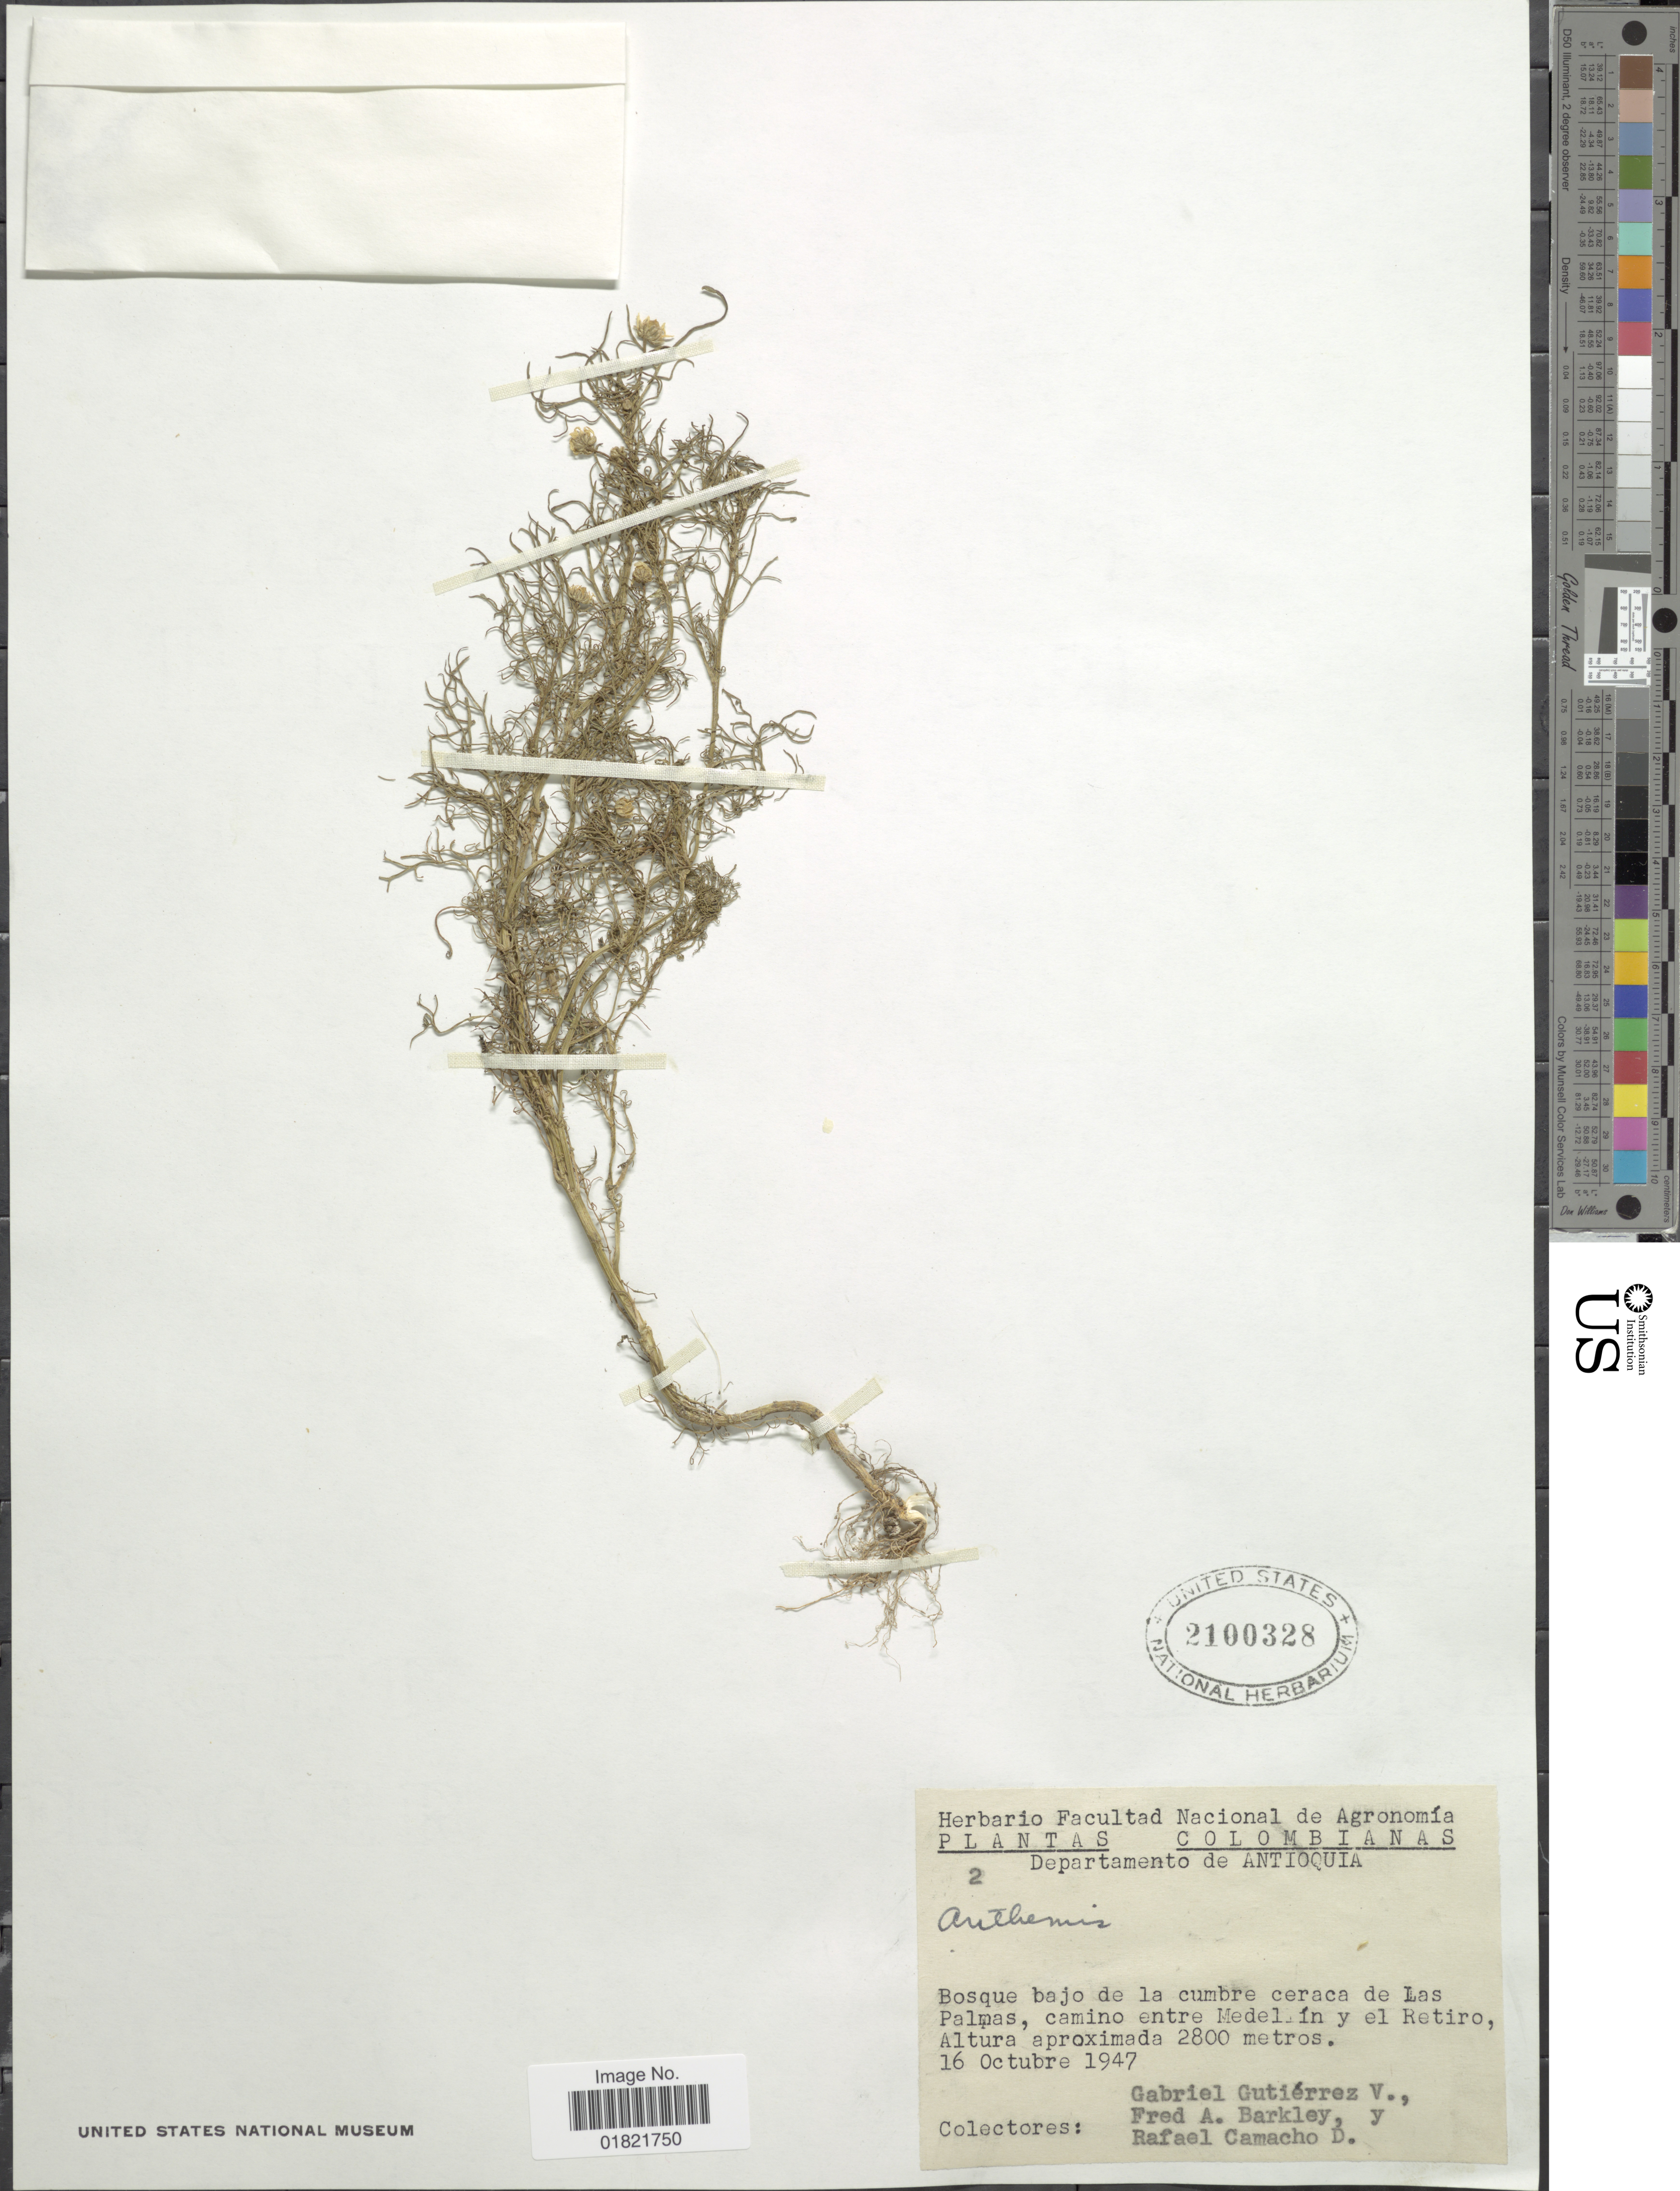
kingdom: Plantae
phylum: Tracheophyta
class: Magnoliopsida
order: Asterales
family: Asteraceae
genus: Anthemis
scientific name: Anthemis sp.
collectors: G. Gutiérrez V., F. A. Barkley & R. Camacho D.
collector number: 2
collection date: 1947-10-16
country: Colombia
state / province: Antioquia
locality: Bosque bajo de la cumbre ceraca de Las Palmas, camino entre Medellin y el Retiro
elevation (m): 2800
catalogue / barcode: US 2100328